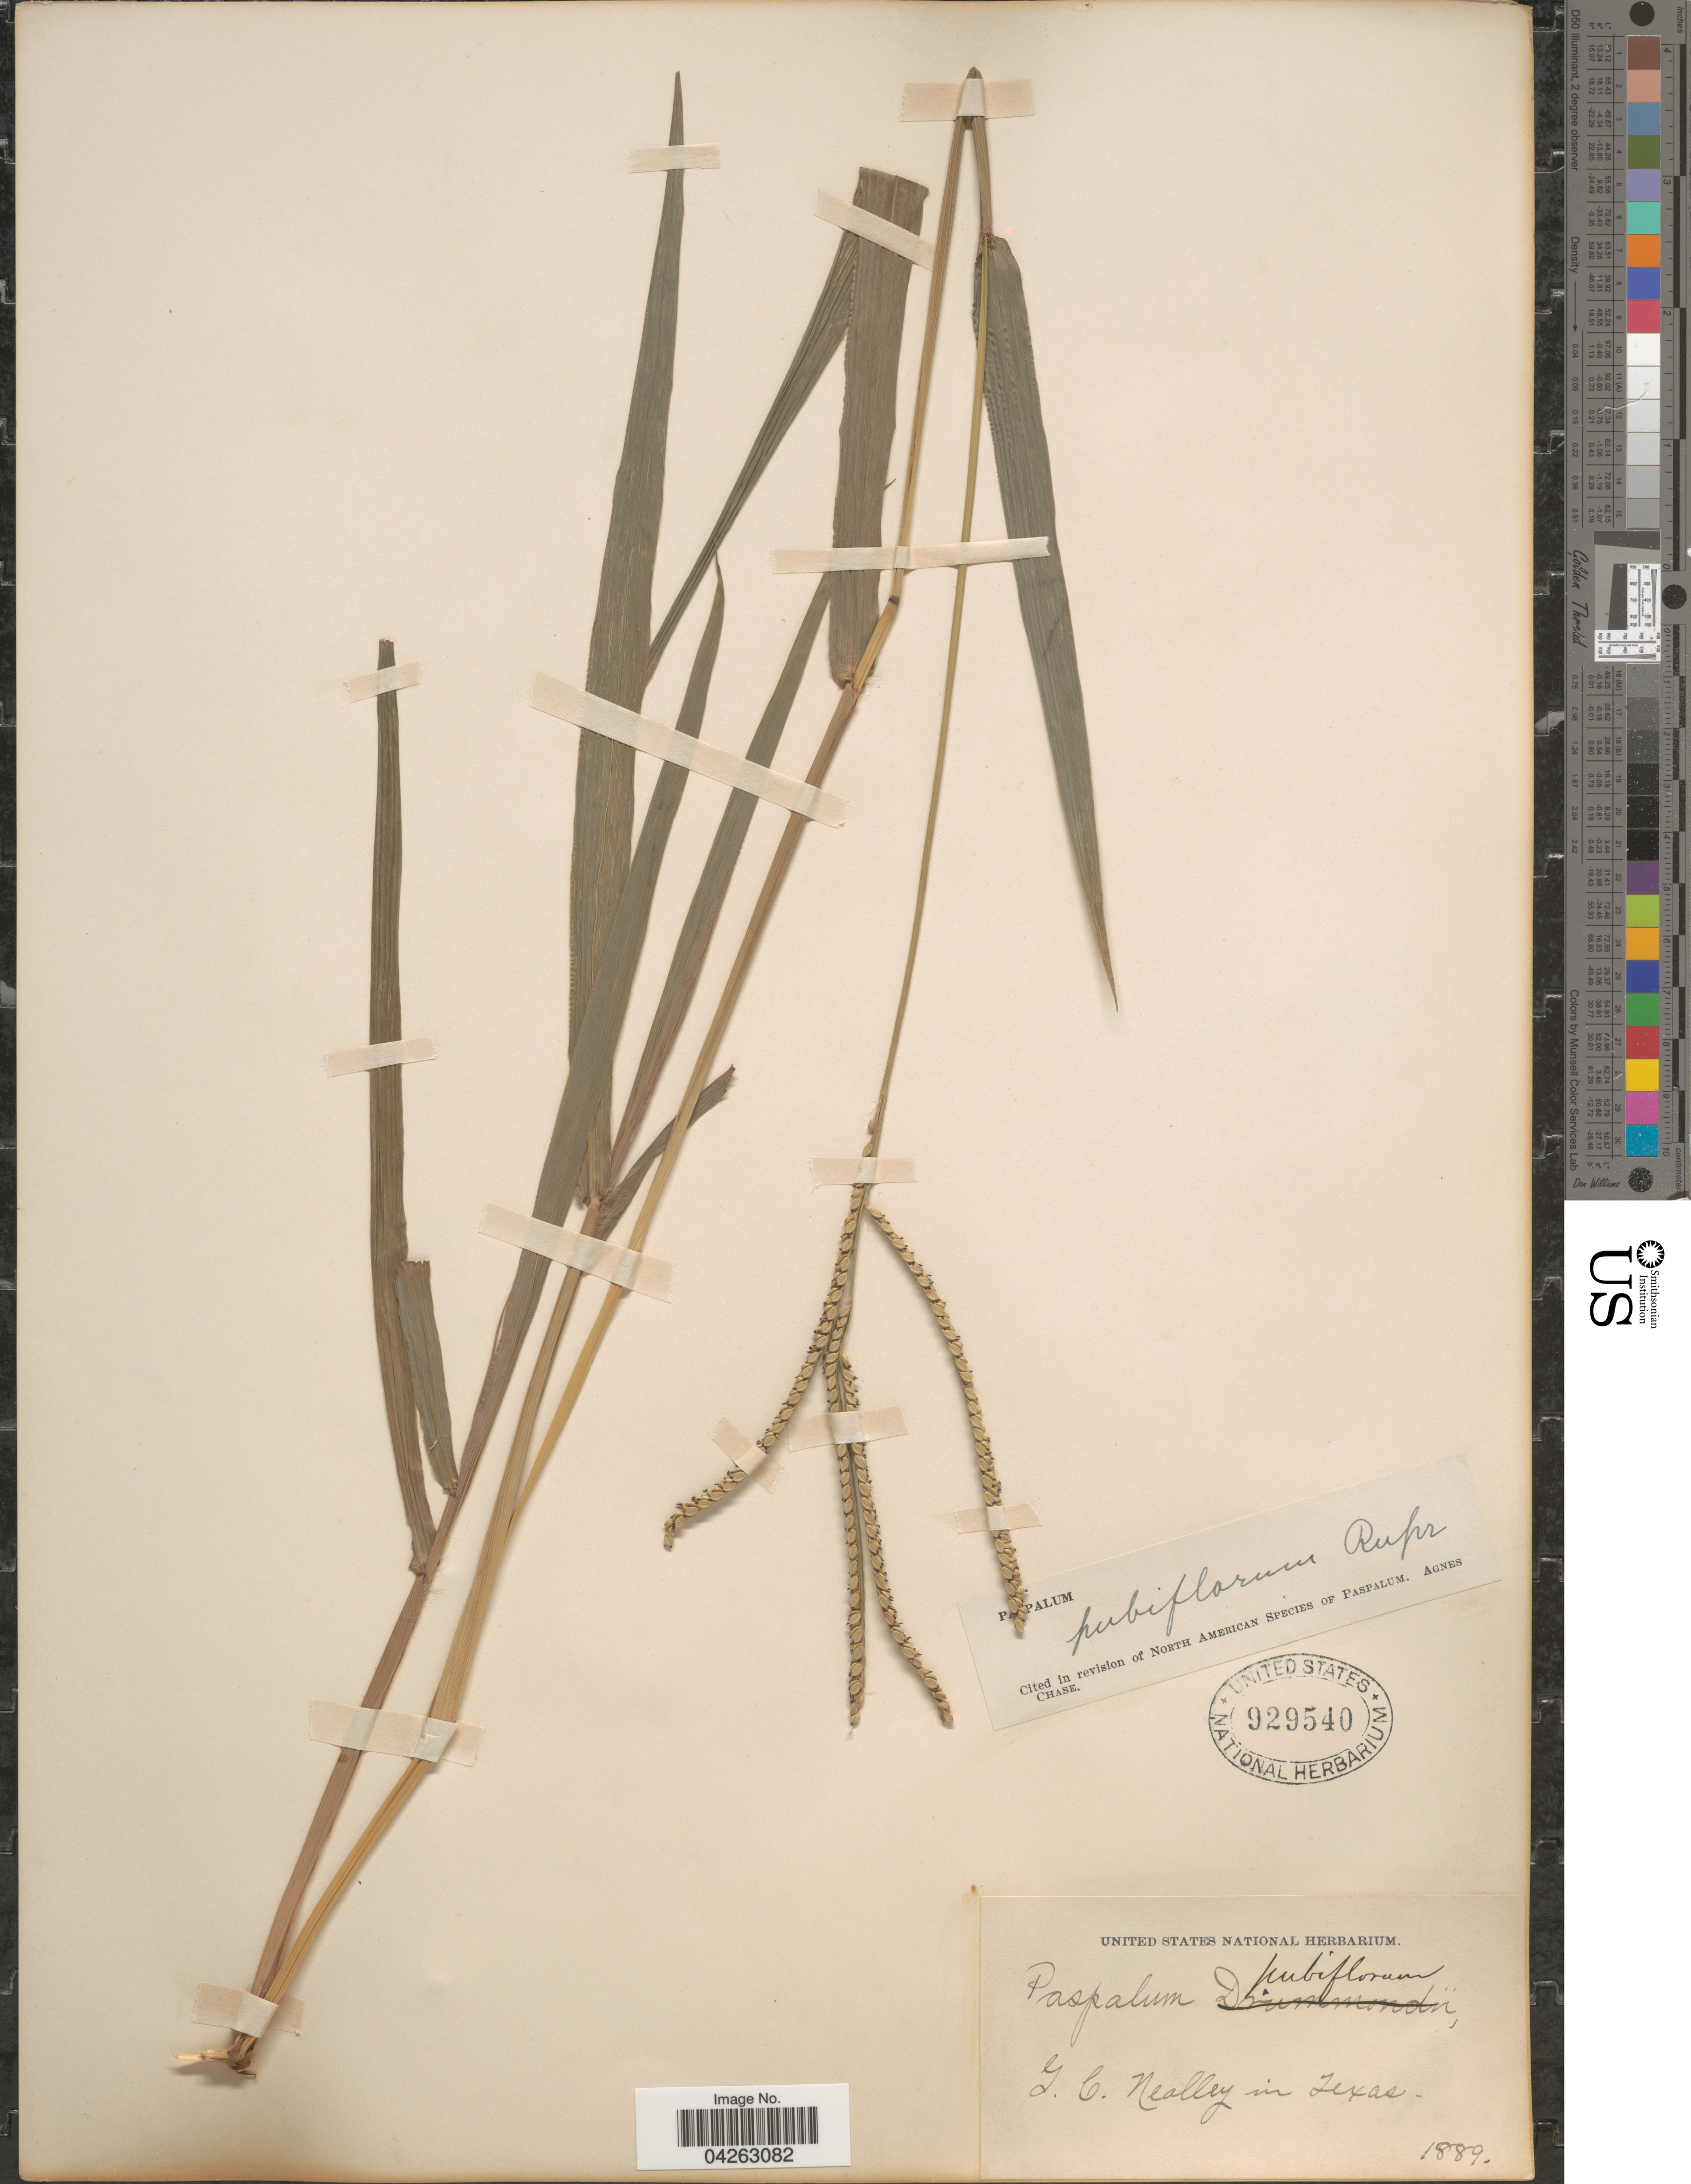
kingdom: Plantae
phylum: Tracheophyta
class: Liliopsida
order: Poales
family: Poaceae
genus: Paspalum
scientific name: Paspalum pubiflorum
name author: Rupr. ex E. Fourn.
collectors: G. C. Nealley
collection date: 1889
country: United States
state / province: Texas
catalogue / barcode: US 929540